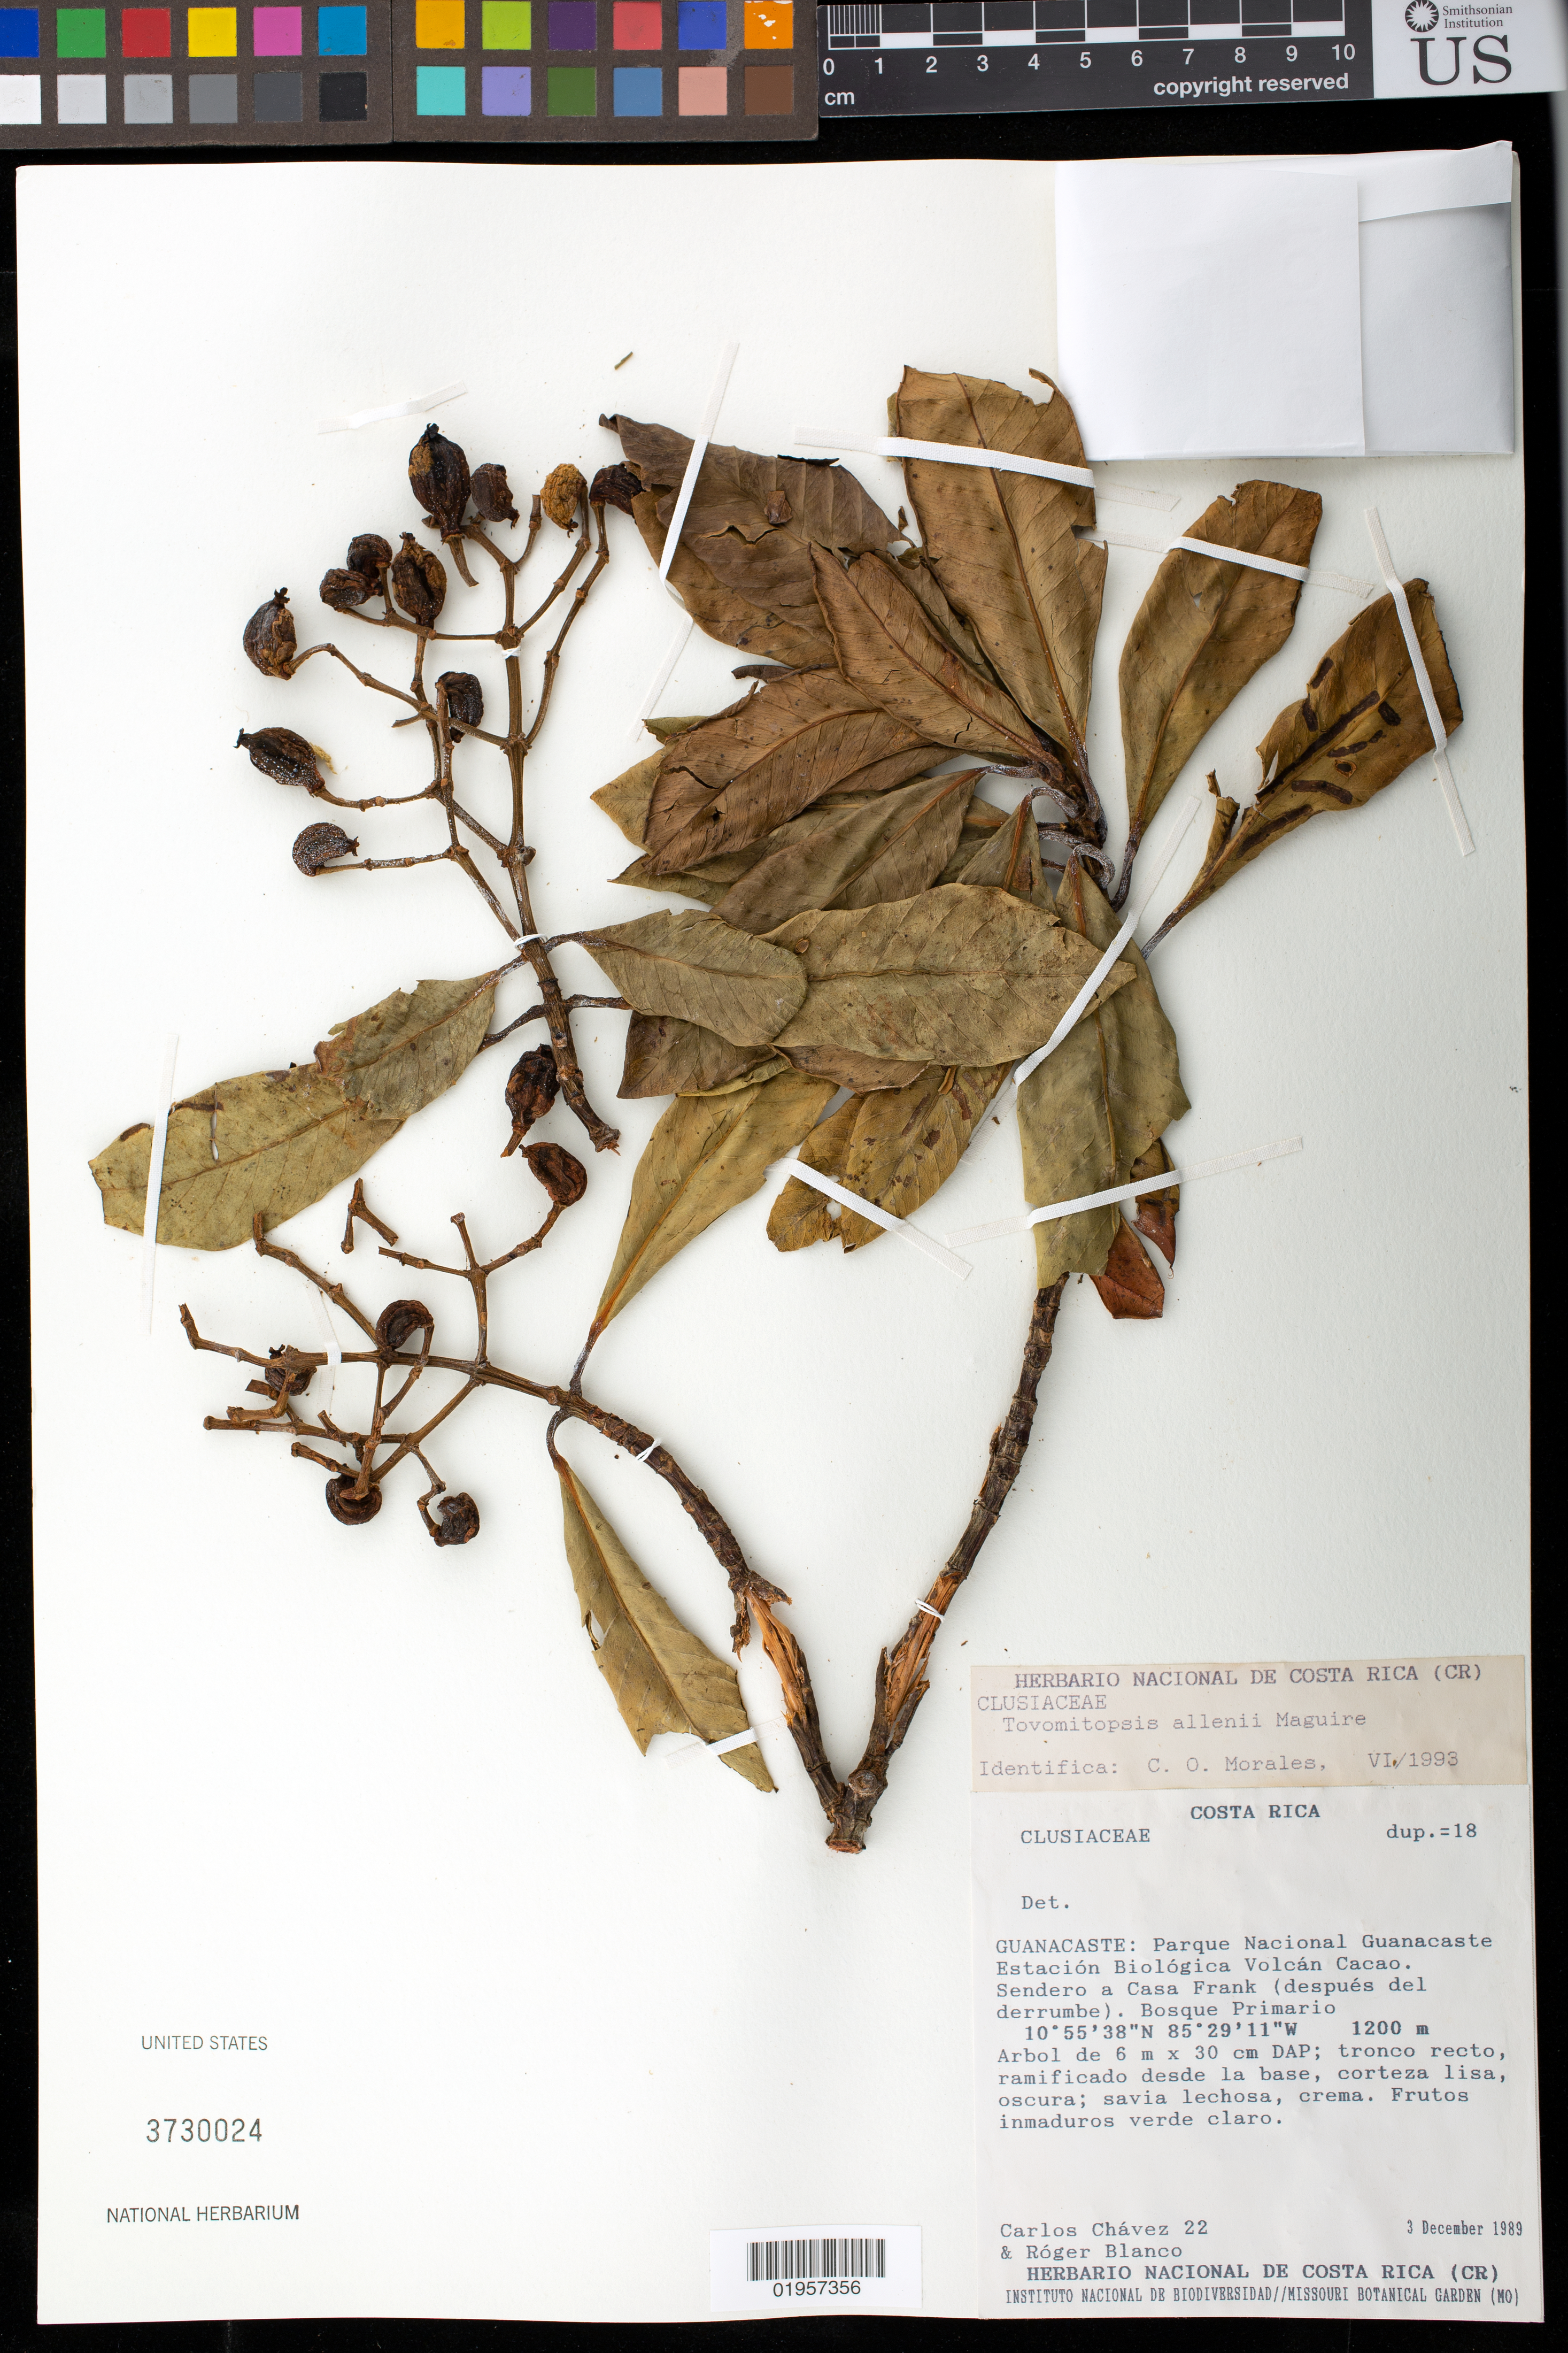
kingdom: Plantae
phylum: Tracheophyta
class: Magnoliopsida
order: Malpighiales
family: Clusiaceae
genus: Tovomitopsis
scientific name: Tovomitopsis allenii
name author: Maguire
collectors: C. Chávez & R. Blanco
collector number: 22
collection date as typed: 3 Dec 1989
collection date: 1989-12-03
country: Costa Rica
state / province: Guanacaste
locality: Parque Nacional Guanacaste Estacion Biologica Volcan Cacao. Sendero a Casa Frank (despues del derrumbe).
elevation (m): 1200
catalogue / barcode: US 3730024